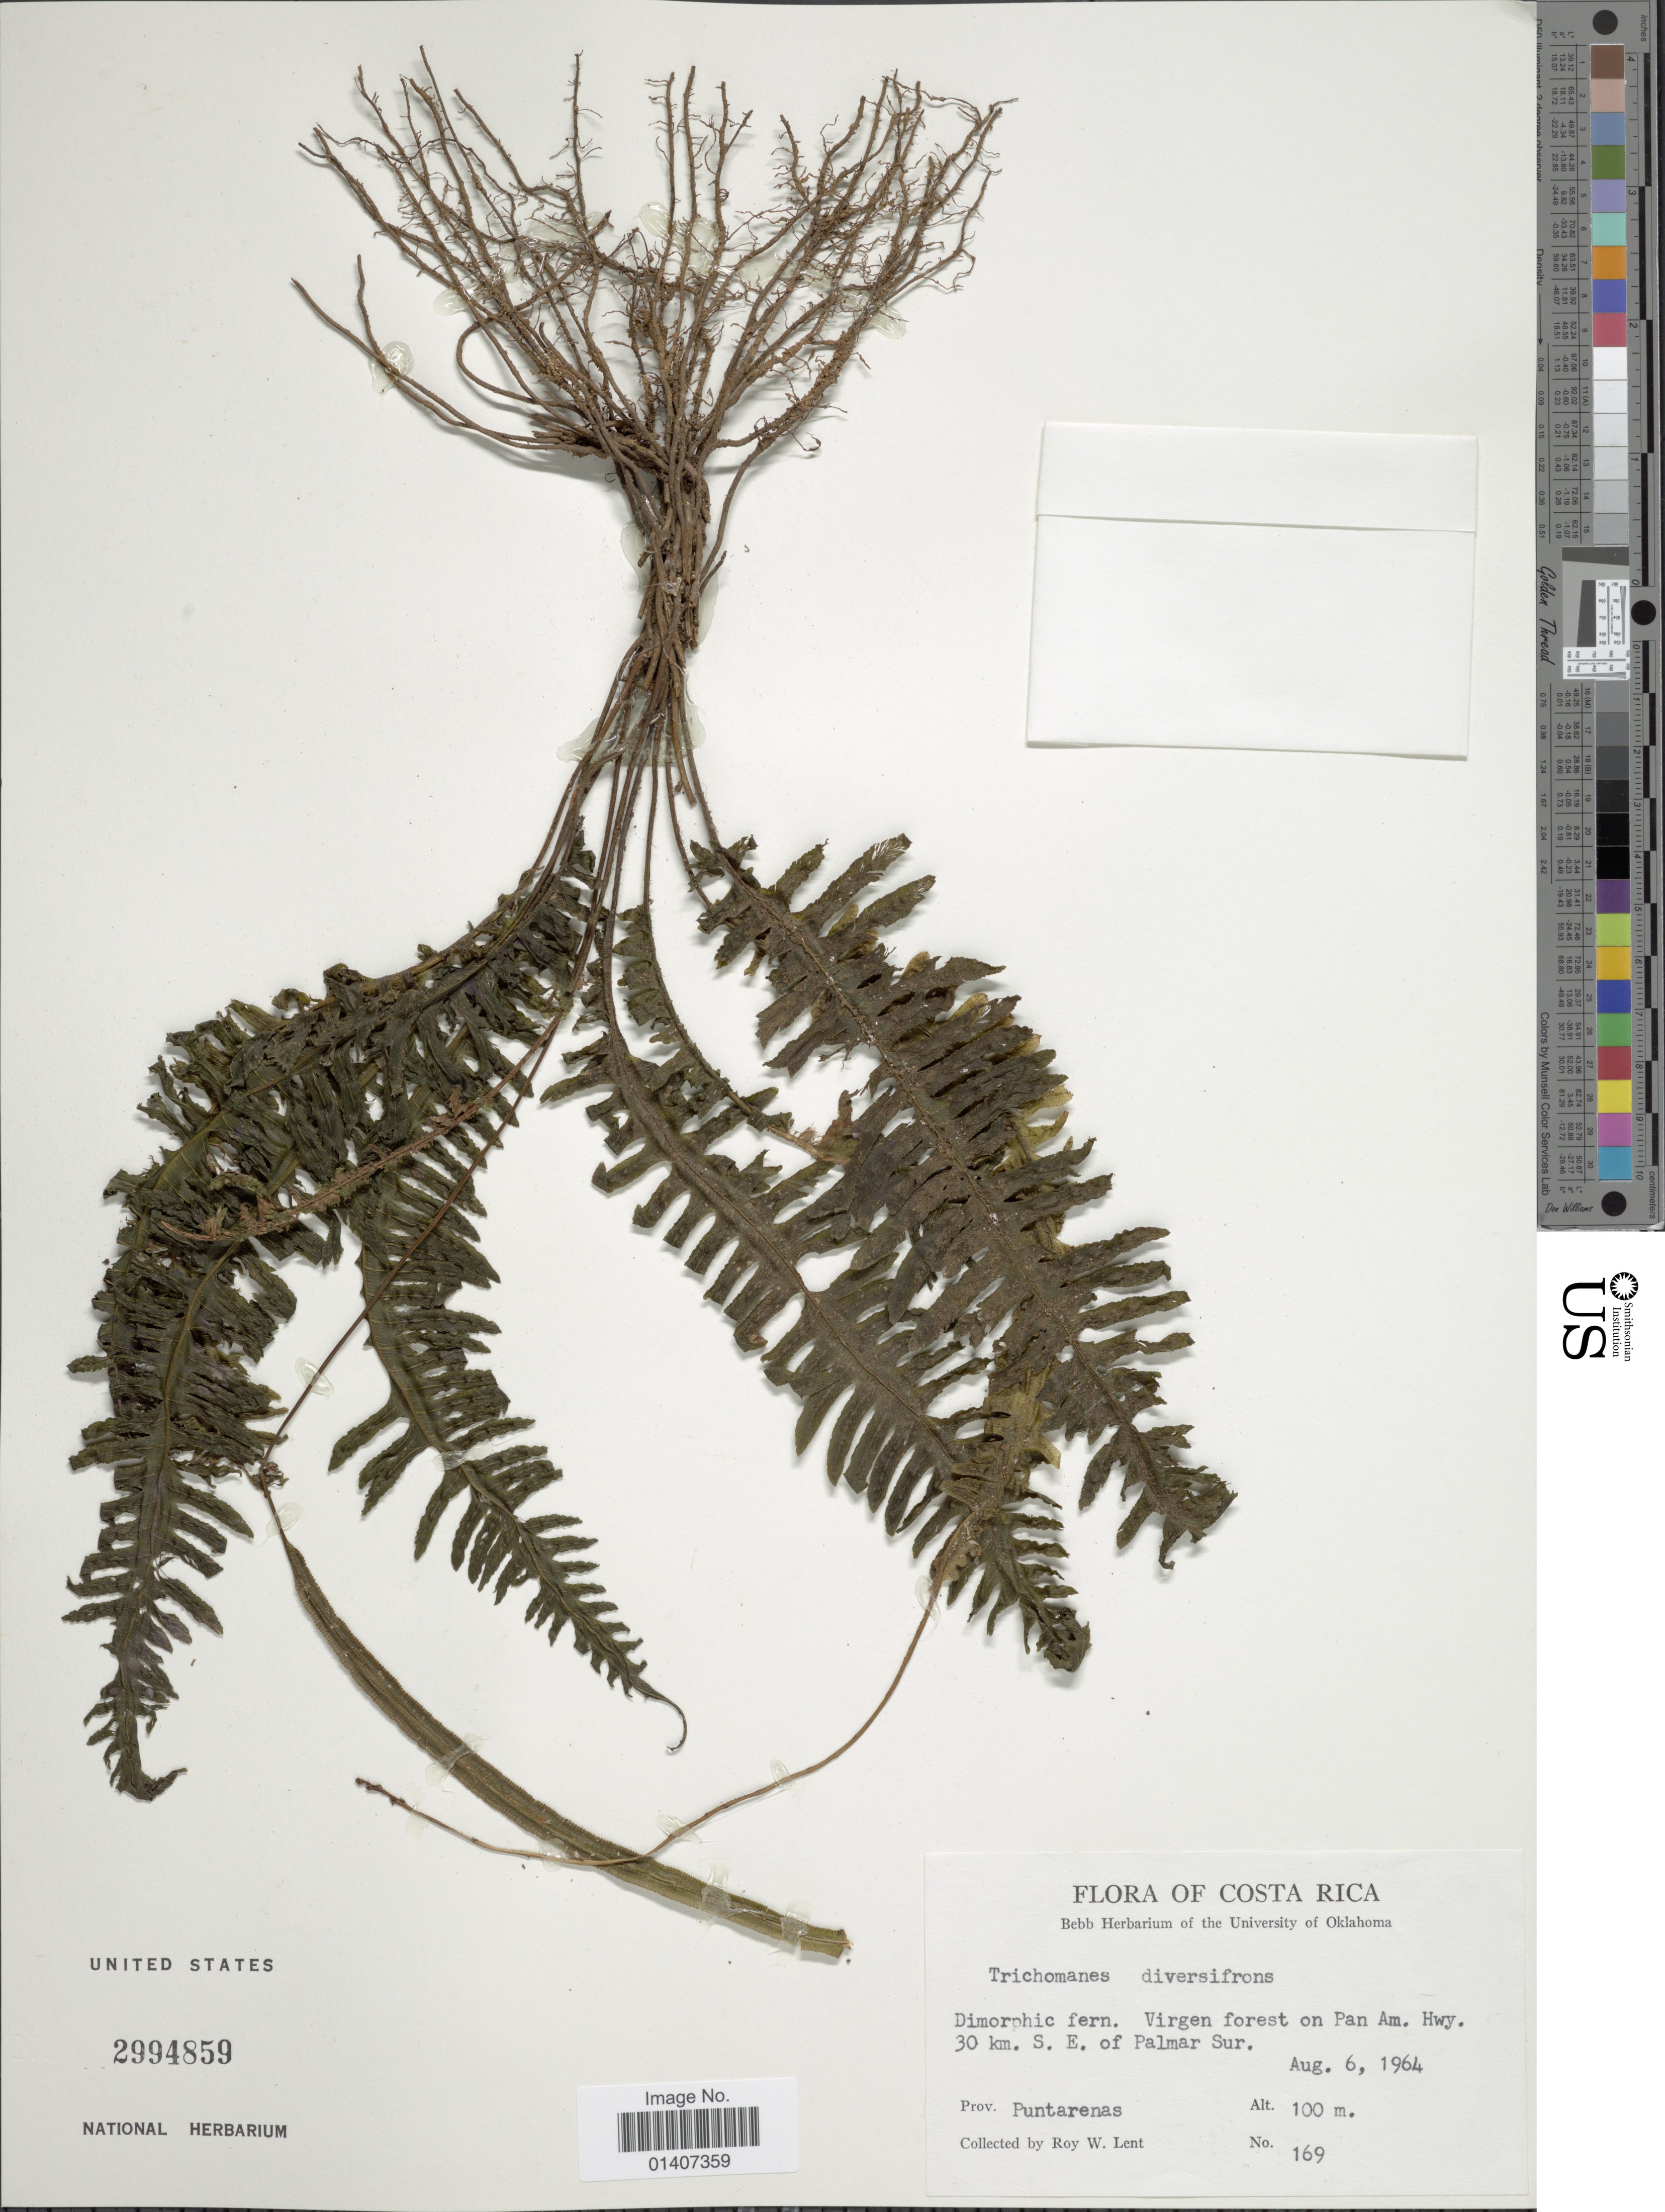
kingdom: Plantae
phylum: Tracheophyta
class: Polypodiopsida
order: Hymenophyllales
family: Hymenophyllaceae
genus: Trichomanes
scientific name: Trichomanes diversifrons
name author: (Bory) Mett. ex Sadeb.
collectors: R. W. Lent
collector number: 169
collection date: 1964-08-06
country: Costa Rica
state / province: Puntarenas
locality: Dimorphic fern, Virgen forest on Pan Am. Hwy. 30km S.E. of Palmar Sur, Prov. Puntarenas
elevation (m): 100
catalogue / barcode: US 2994859